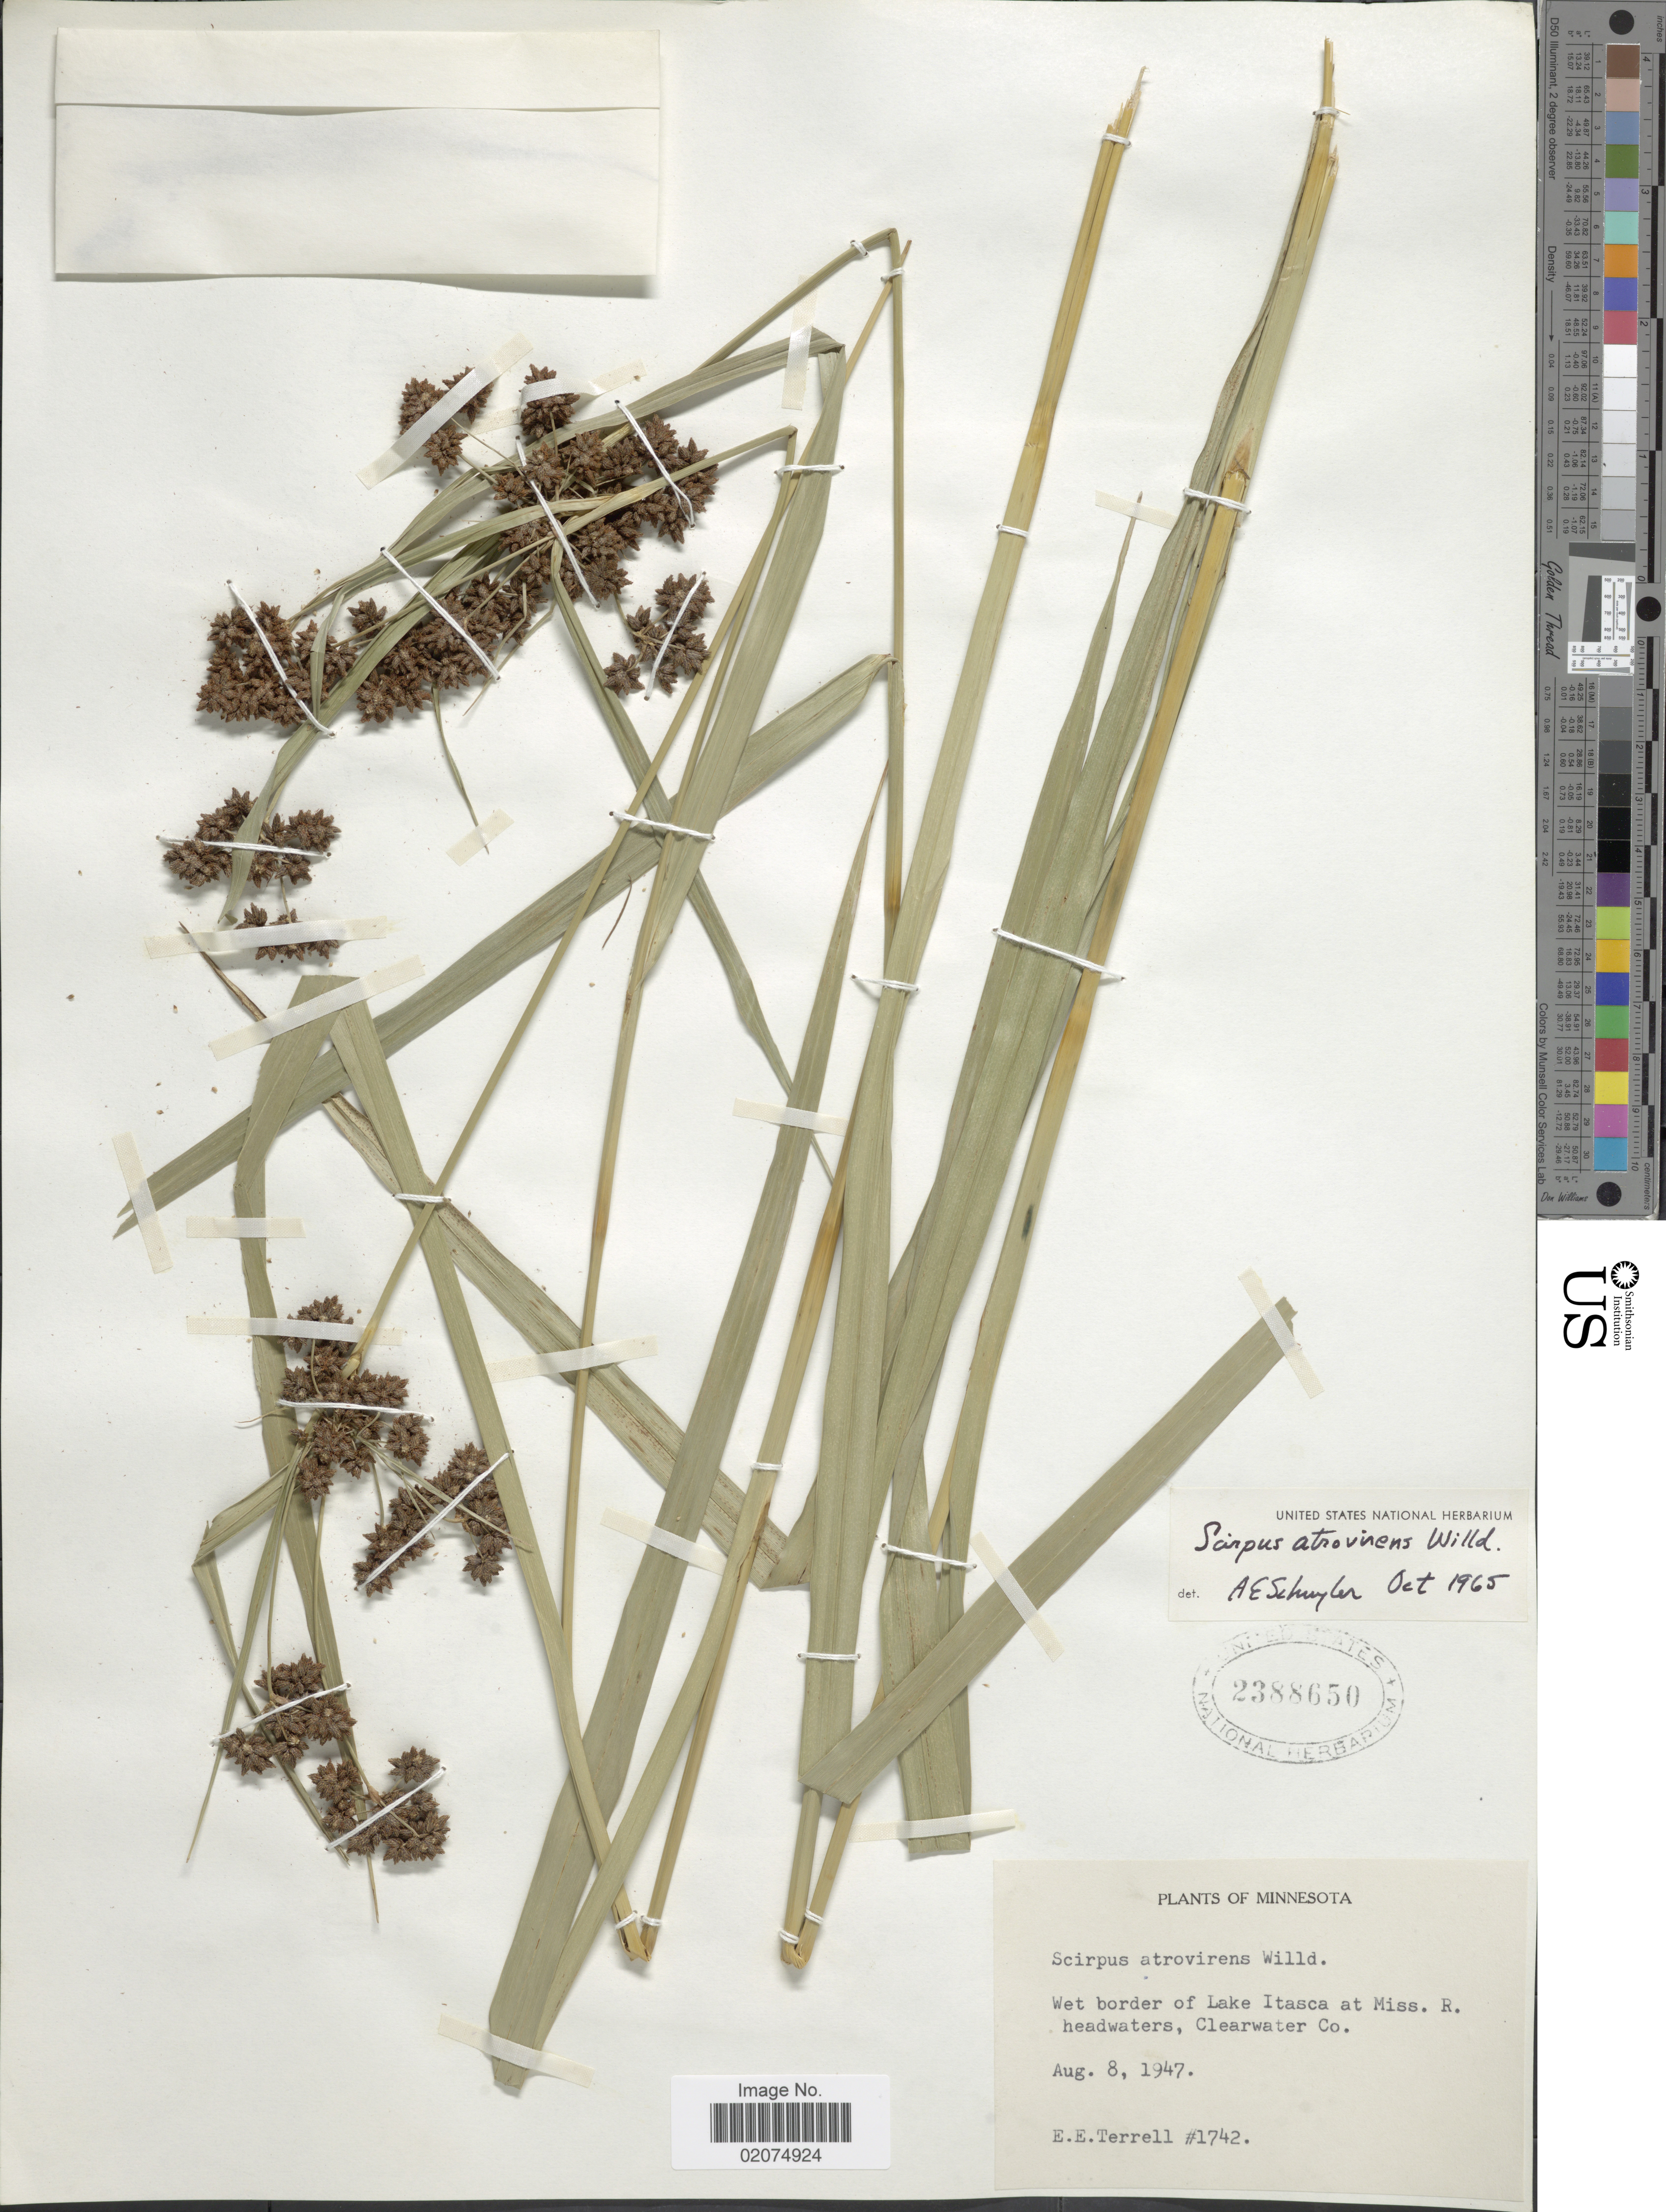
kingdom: Plantae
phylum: Tracheophyta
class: Liliopsida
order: Poales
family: Cyperaceae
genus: Scirpus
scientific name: Scirpus atrovirens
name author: Willd.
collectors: E. E. Terrell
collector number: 1742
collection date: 1947-08-08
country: United States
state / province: Minnesota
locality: Lake Itasca at Miss. R. headwaters, Clearwater Co.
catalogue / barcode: US 2388650